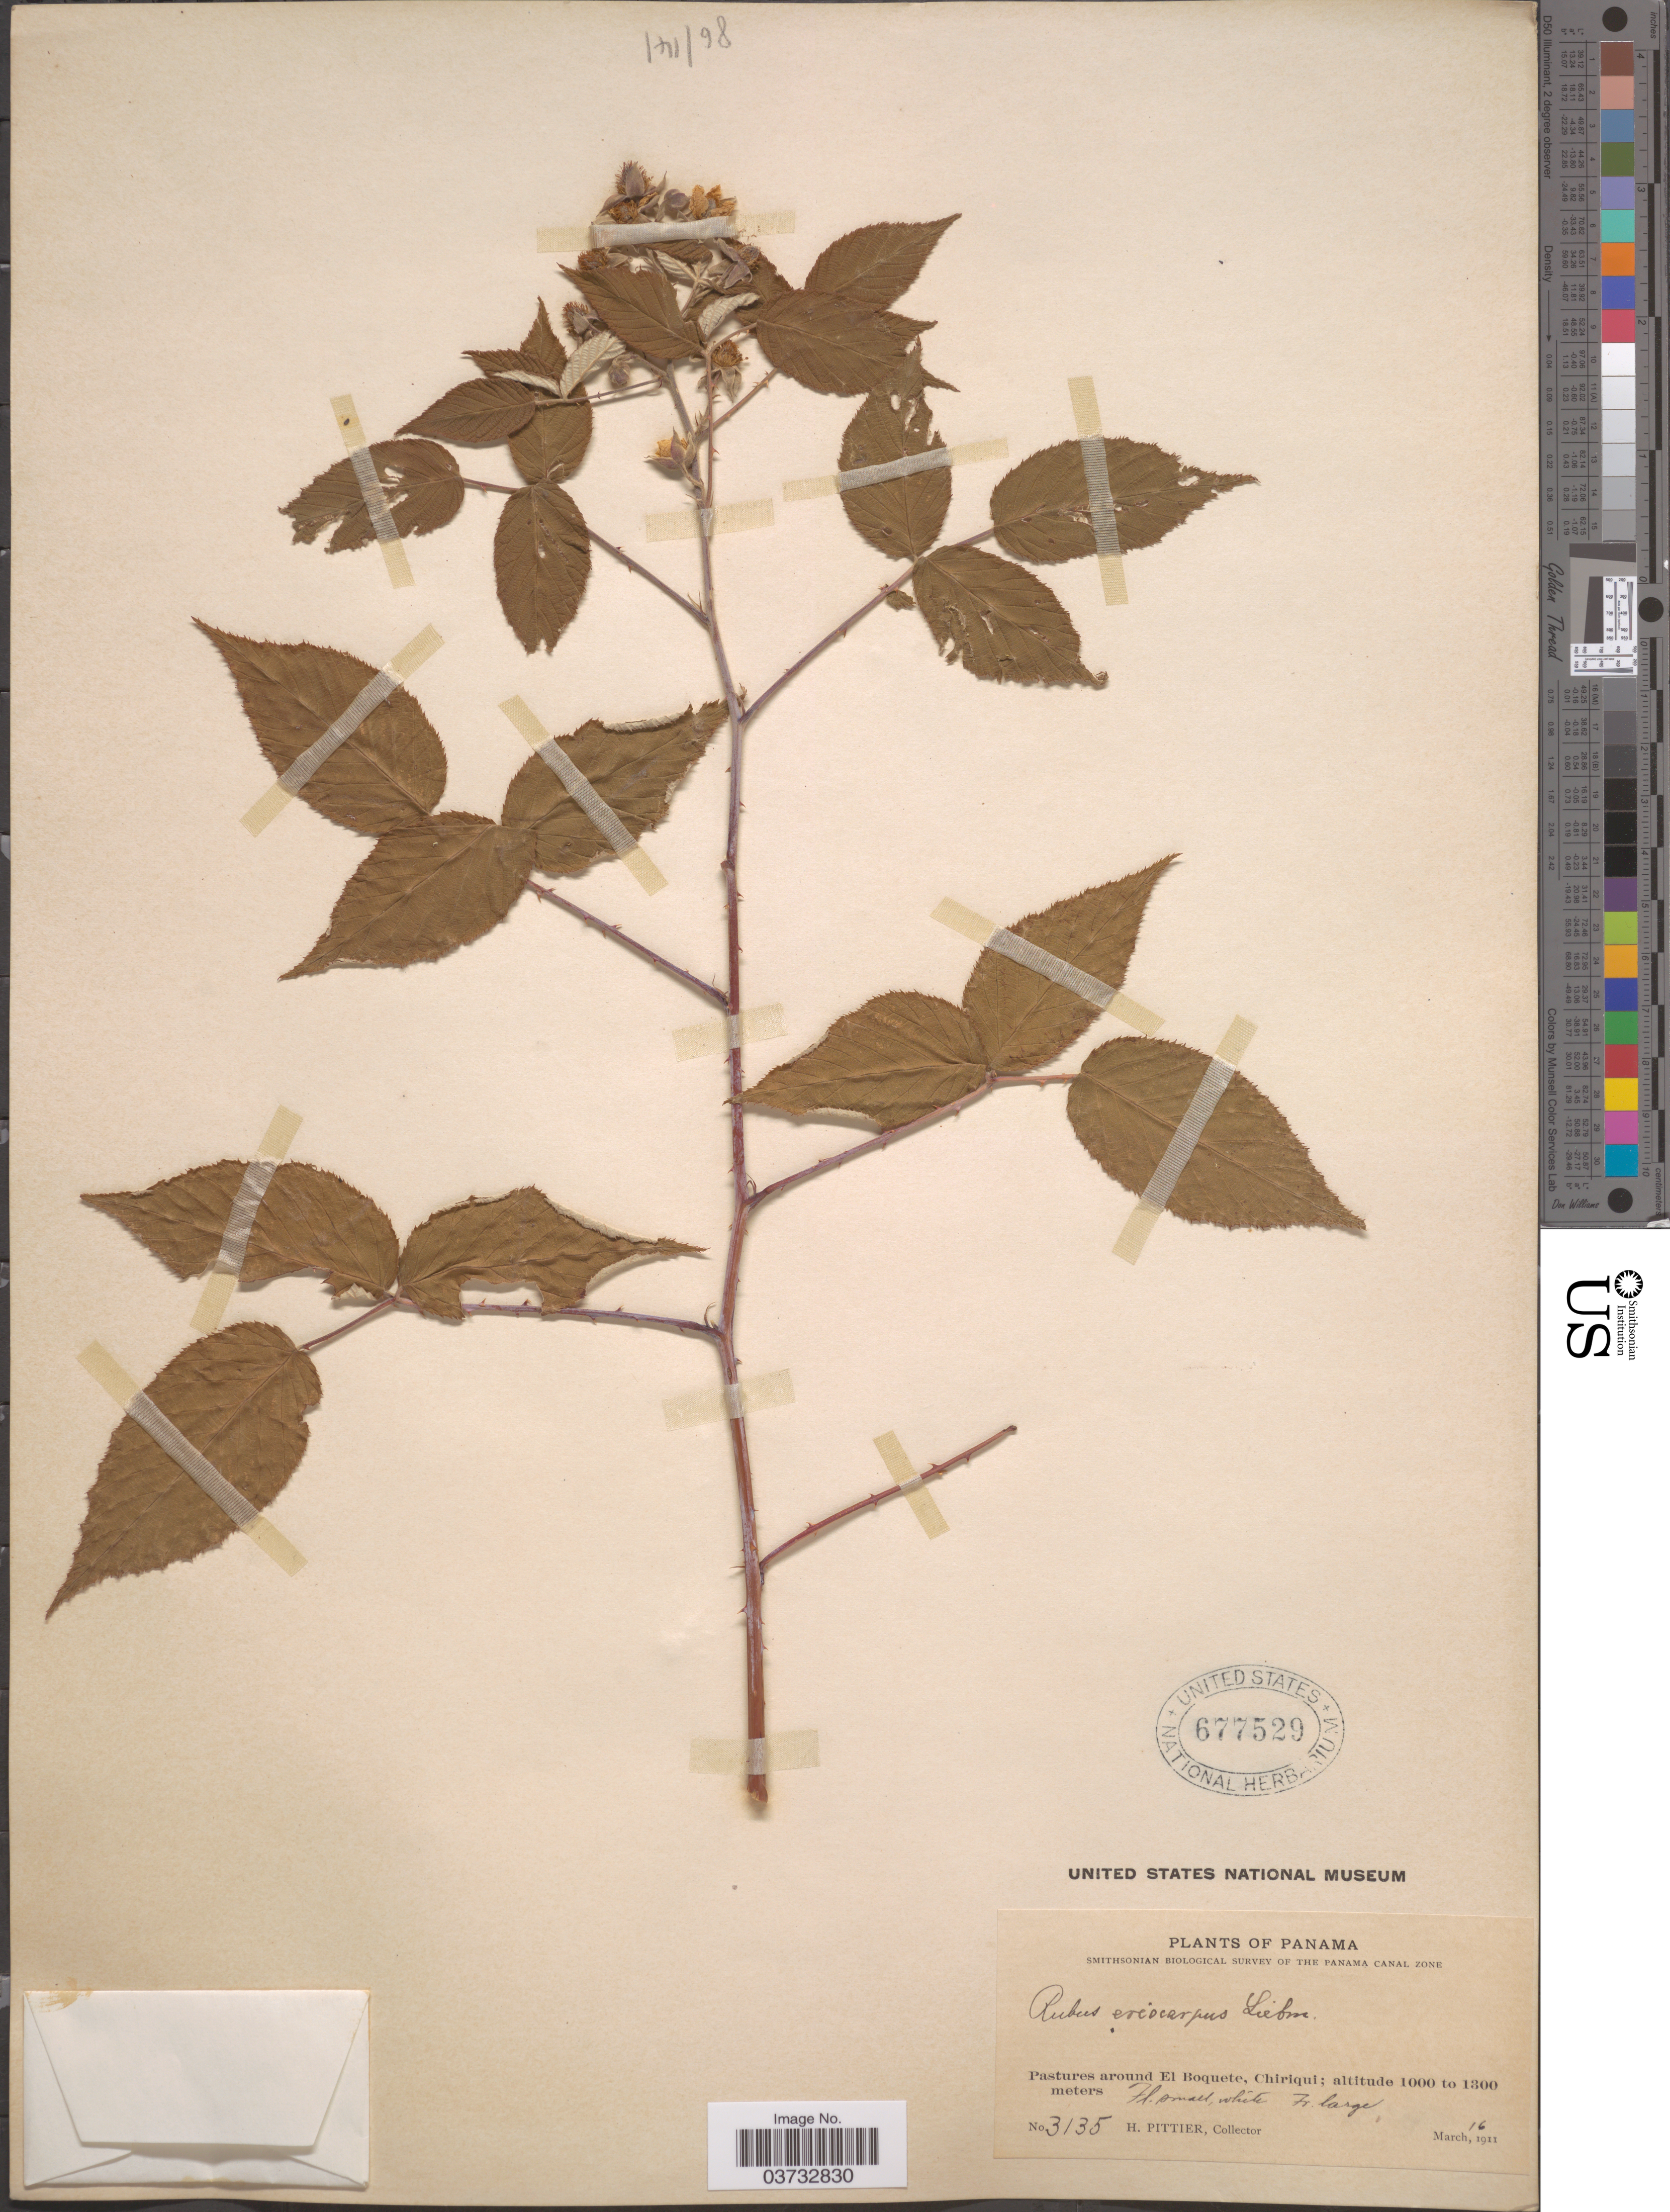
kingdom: Plantae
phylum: Tracheophyta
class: Magnoliopsida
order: Rosales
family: Rosaceae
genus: Rubus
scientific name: Rubus eriocarpus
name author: Liebm.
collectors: H. F. Pittier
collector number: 3135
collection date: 1911-03-16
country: Panama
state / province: Chiriqui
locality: Pastures around El Boquete.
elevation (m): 1000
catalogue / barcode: US 677529